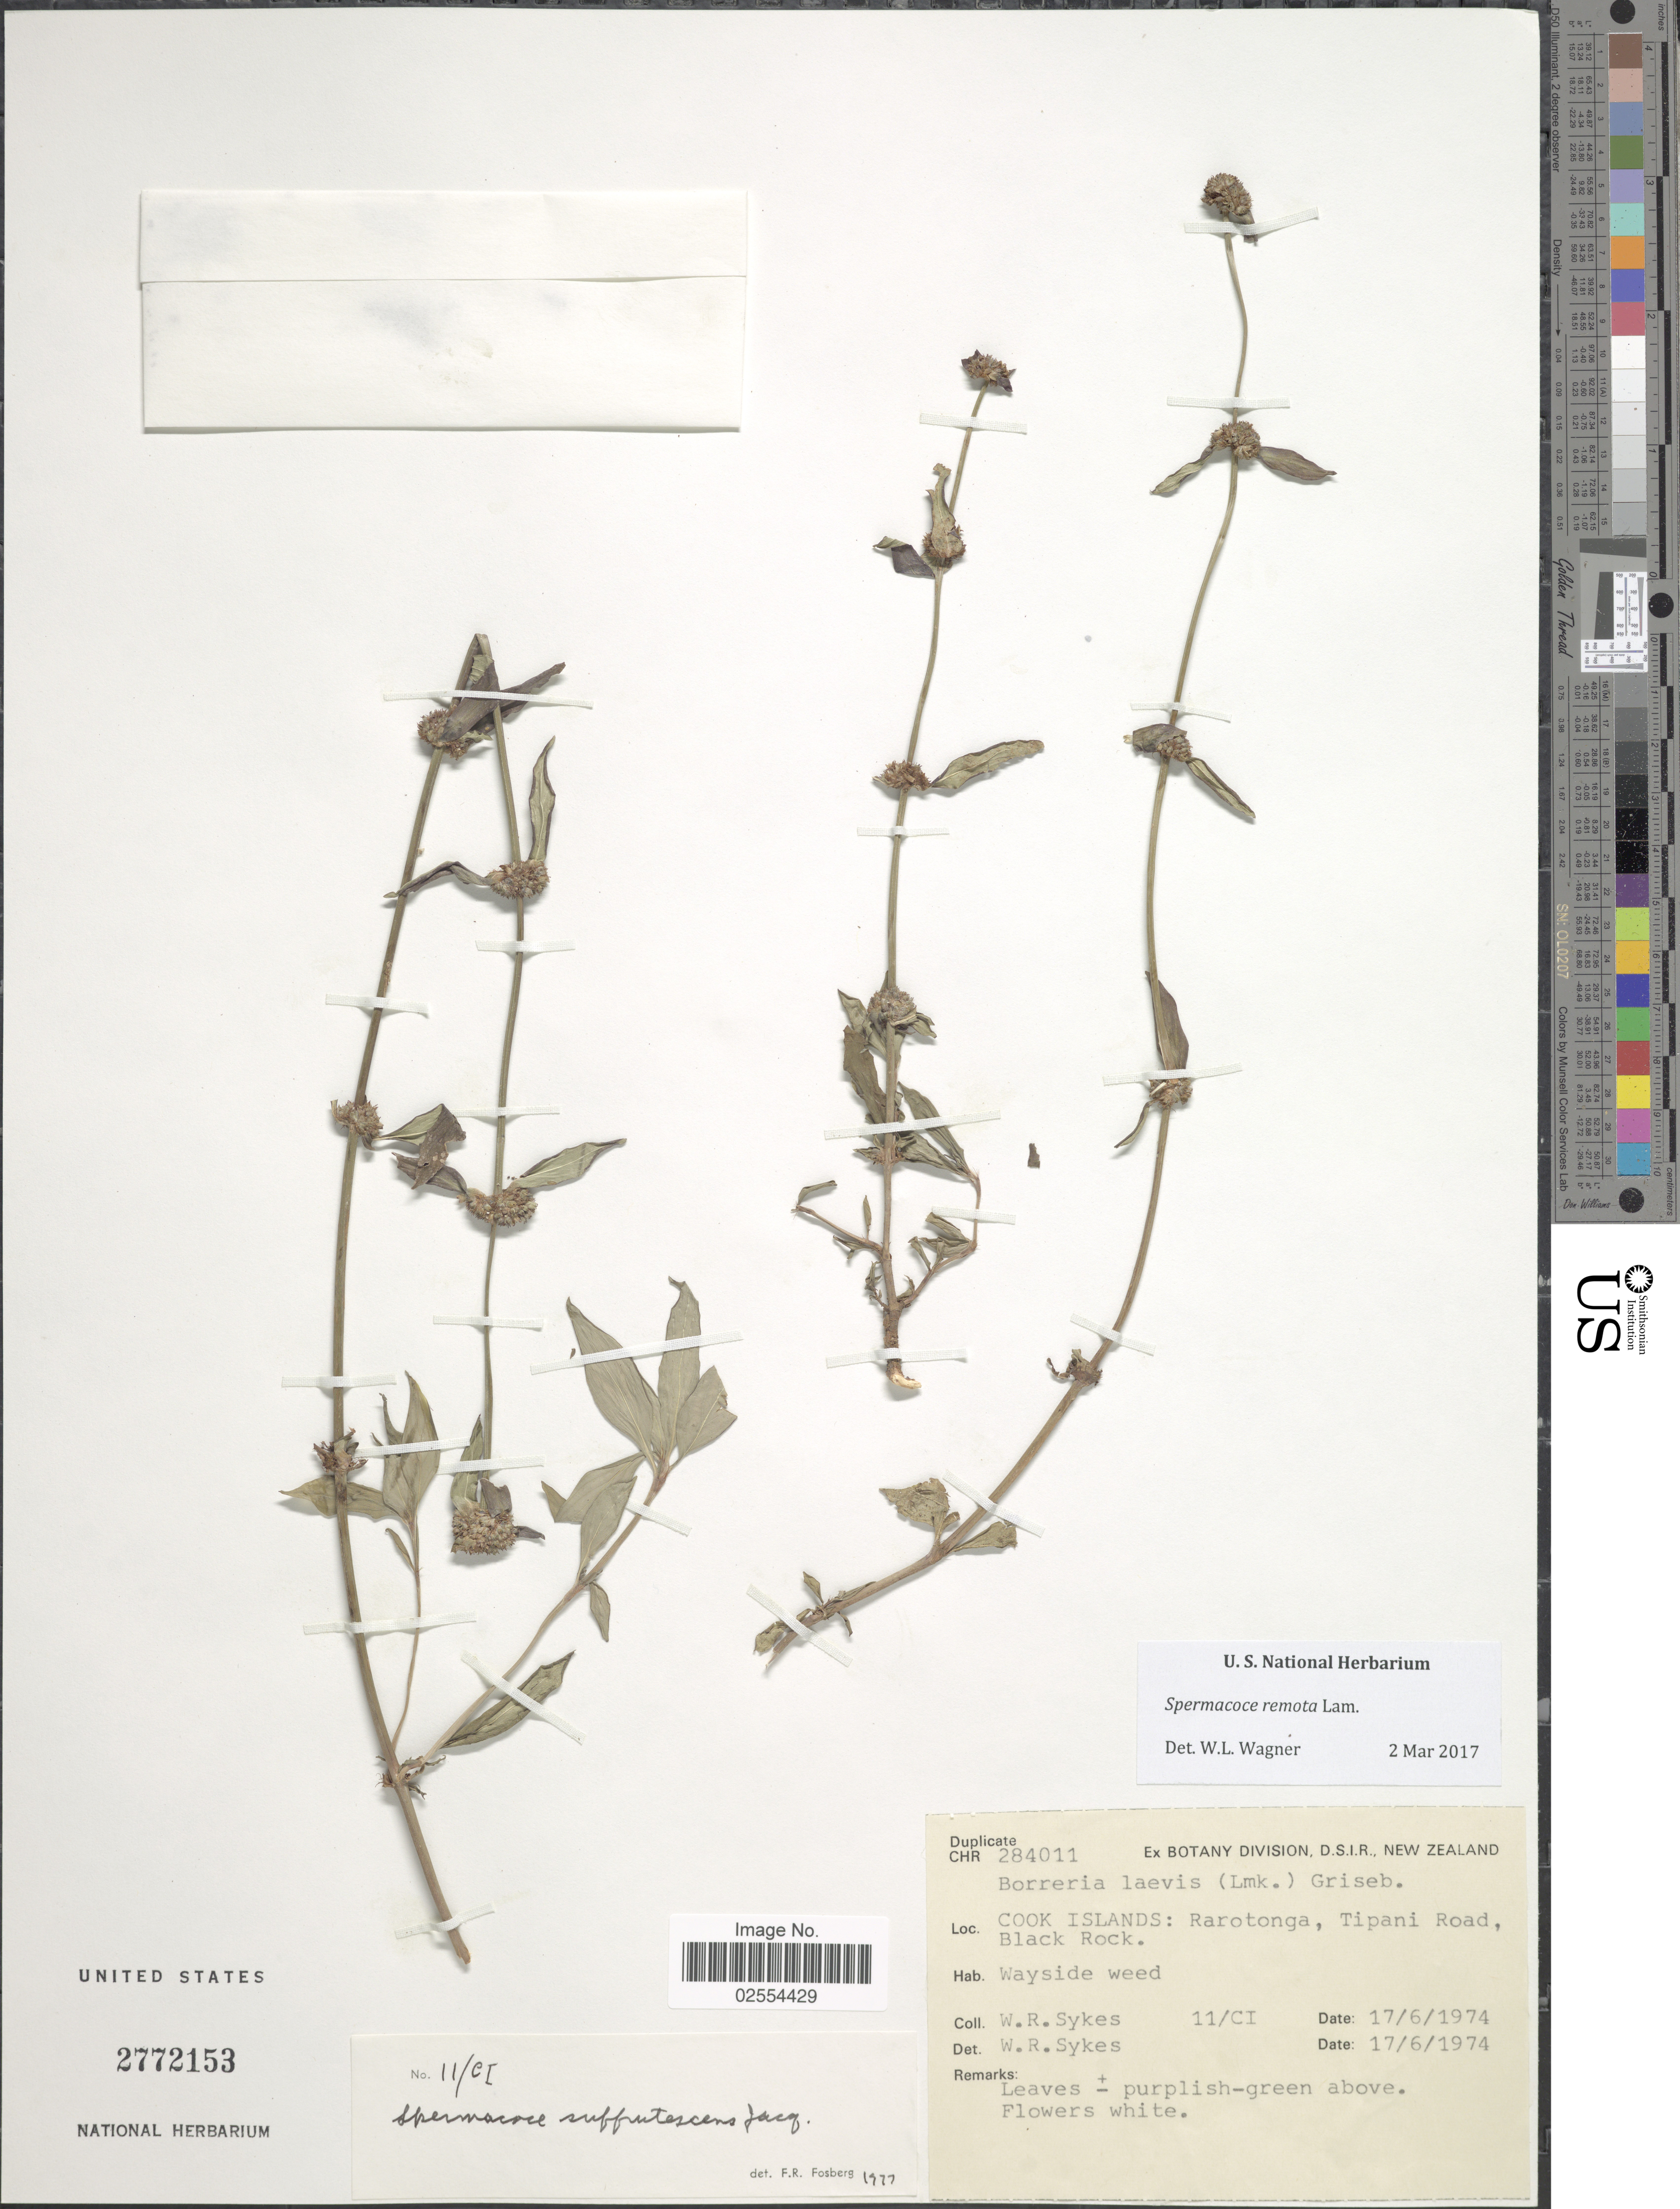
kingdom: Plantae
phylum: Tracheophyta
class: Magnoliopsida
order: Gentianales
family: Rubiaceae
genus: Spermacoce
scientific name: Spermacoce remota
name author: Lam.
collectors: W. R. Sykes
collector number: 11/CI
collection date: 1974-06-17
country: Cook Islands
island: Rarotonga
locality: Rarotonga, Tipani Road, Black Rock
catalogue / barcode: US 2772153